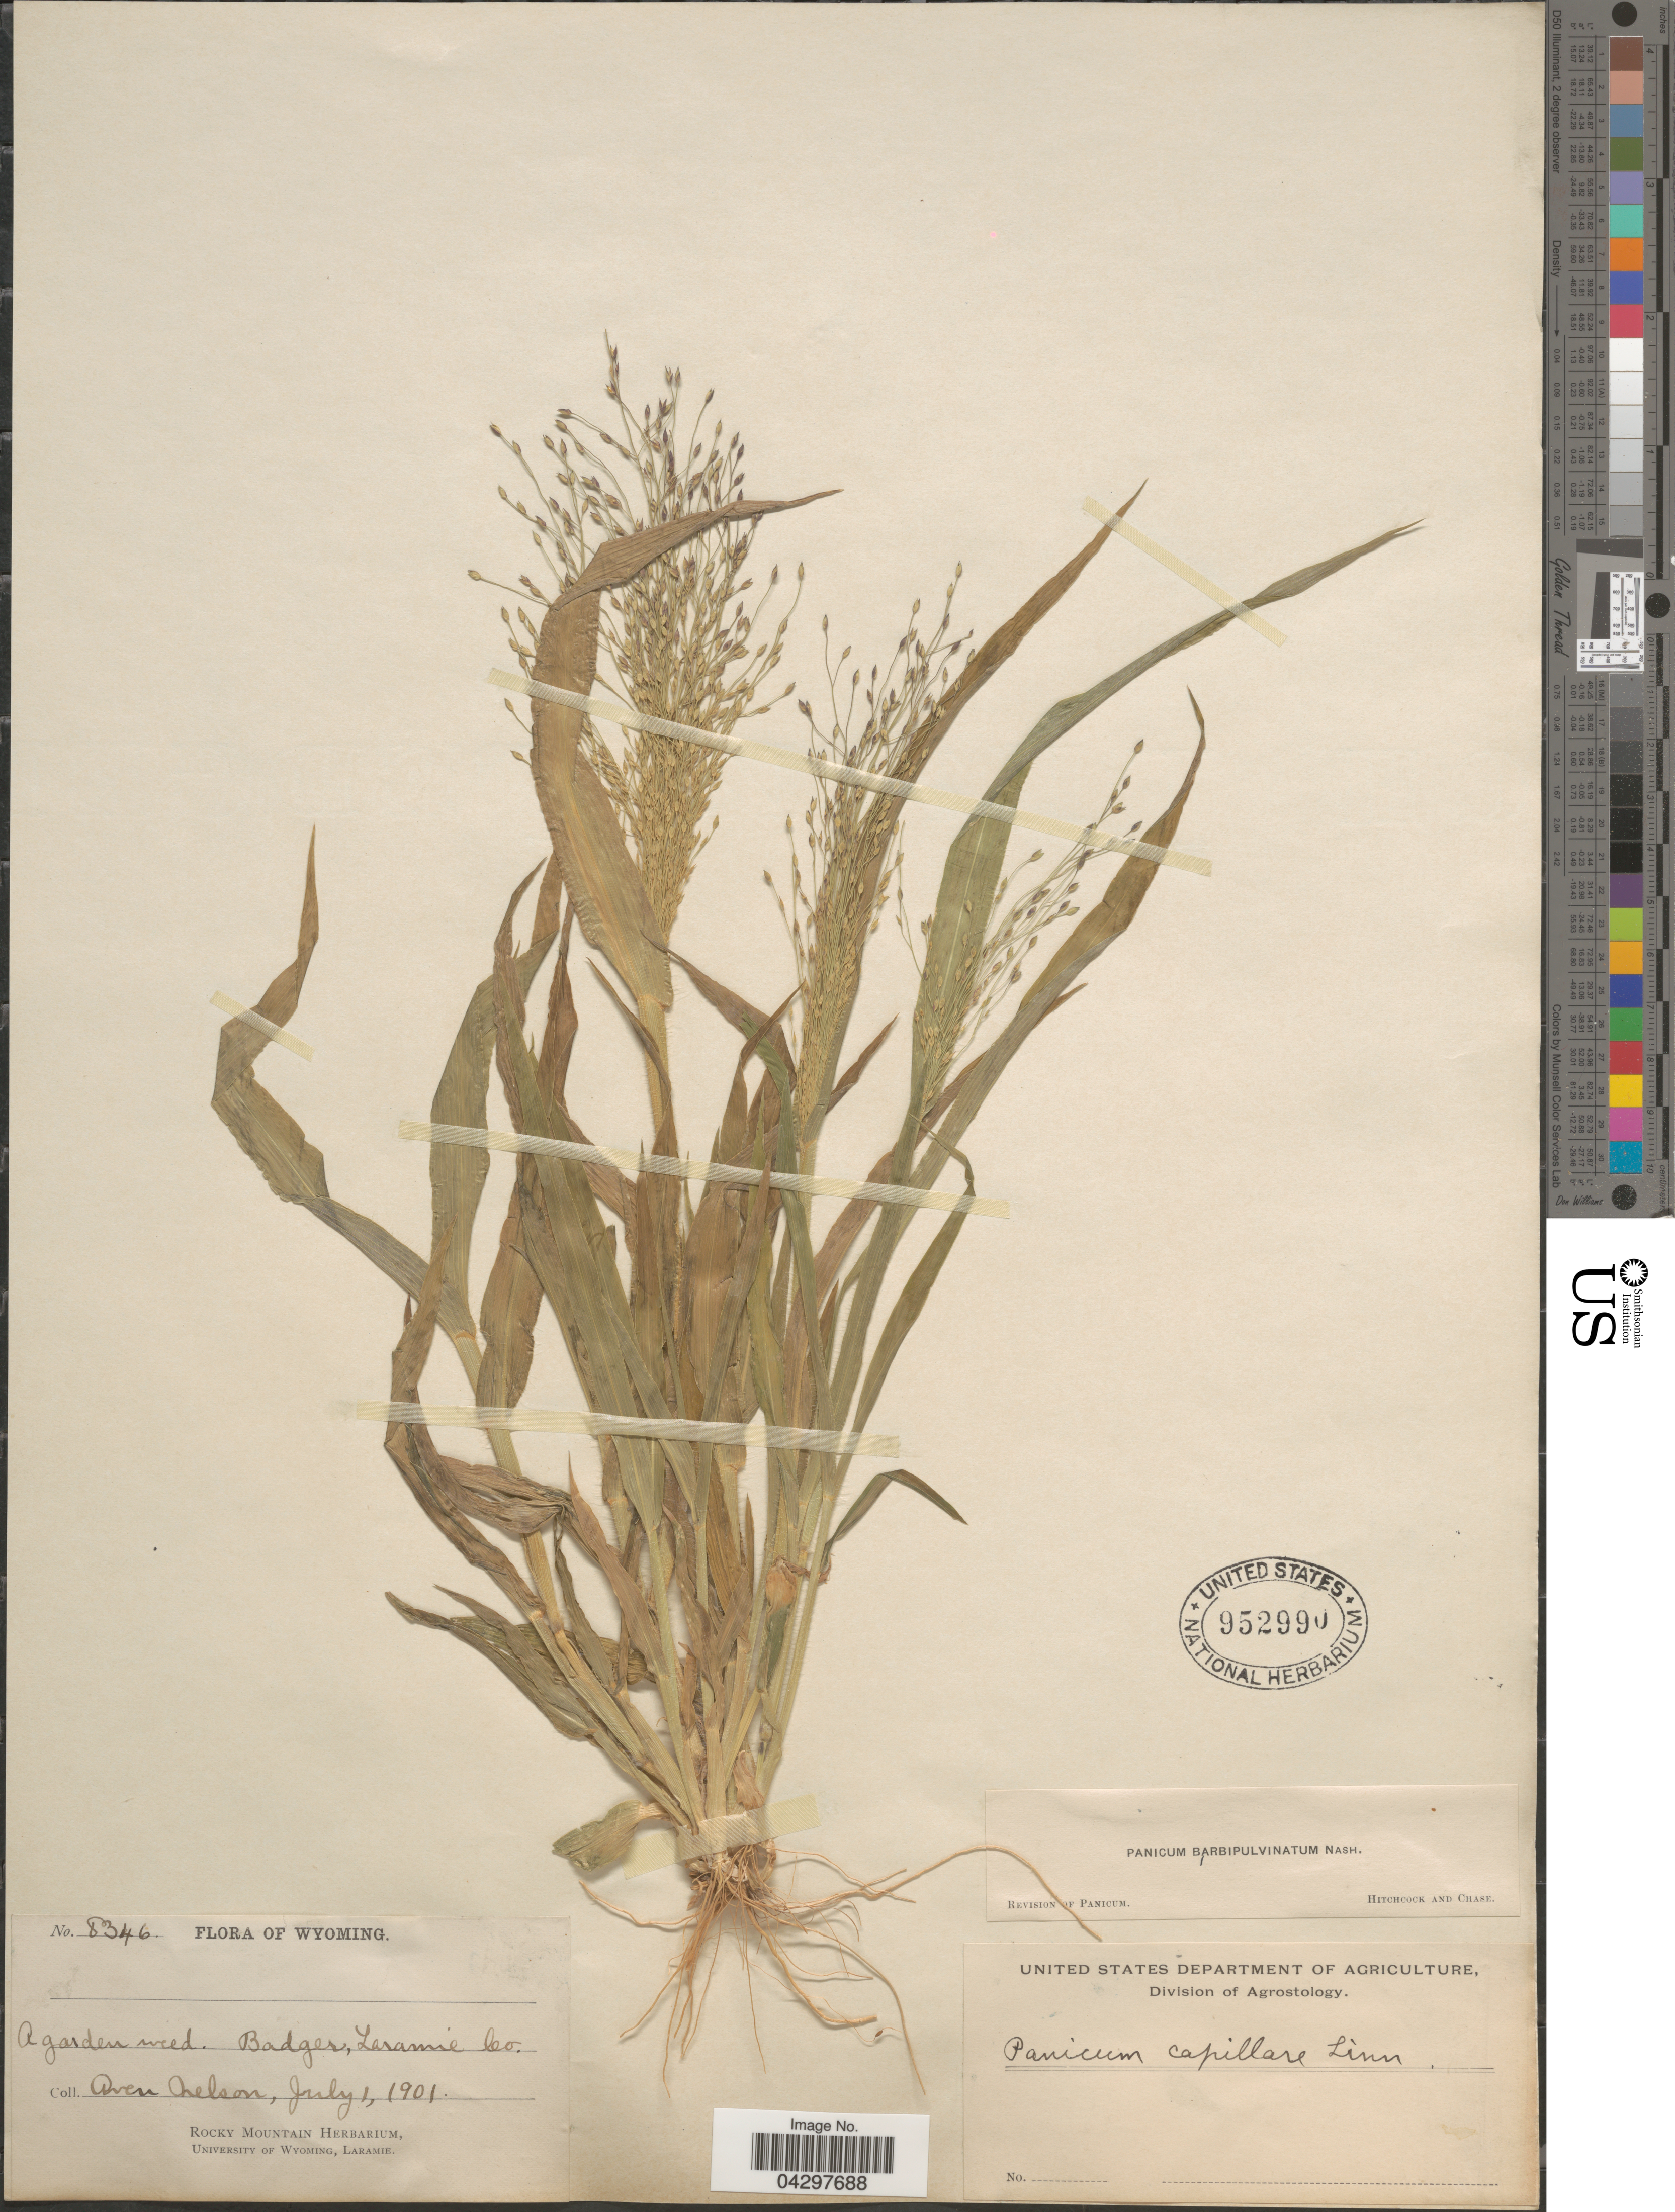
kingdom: Plantae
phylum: Tracheophyta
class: Liliopsida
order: Poales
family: Poaceae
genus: Panicum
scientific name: Panicum capillare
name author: L.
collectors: A. Nelson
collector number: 8346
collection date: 1901-07-01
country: United States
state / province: Wyoming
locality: Badger, Laramie Co.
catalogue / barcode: US 952990